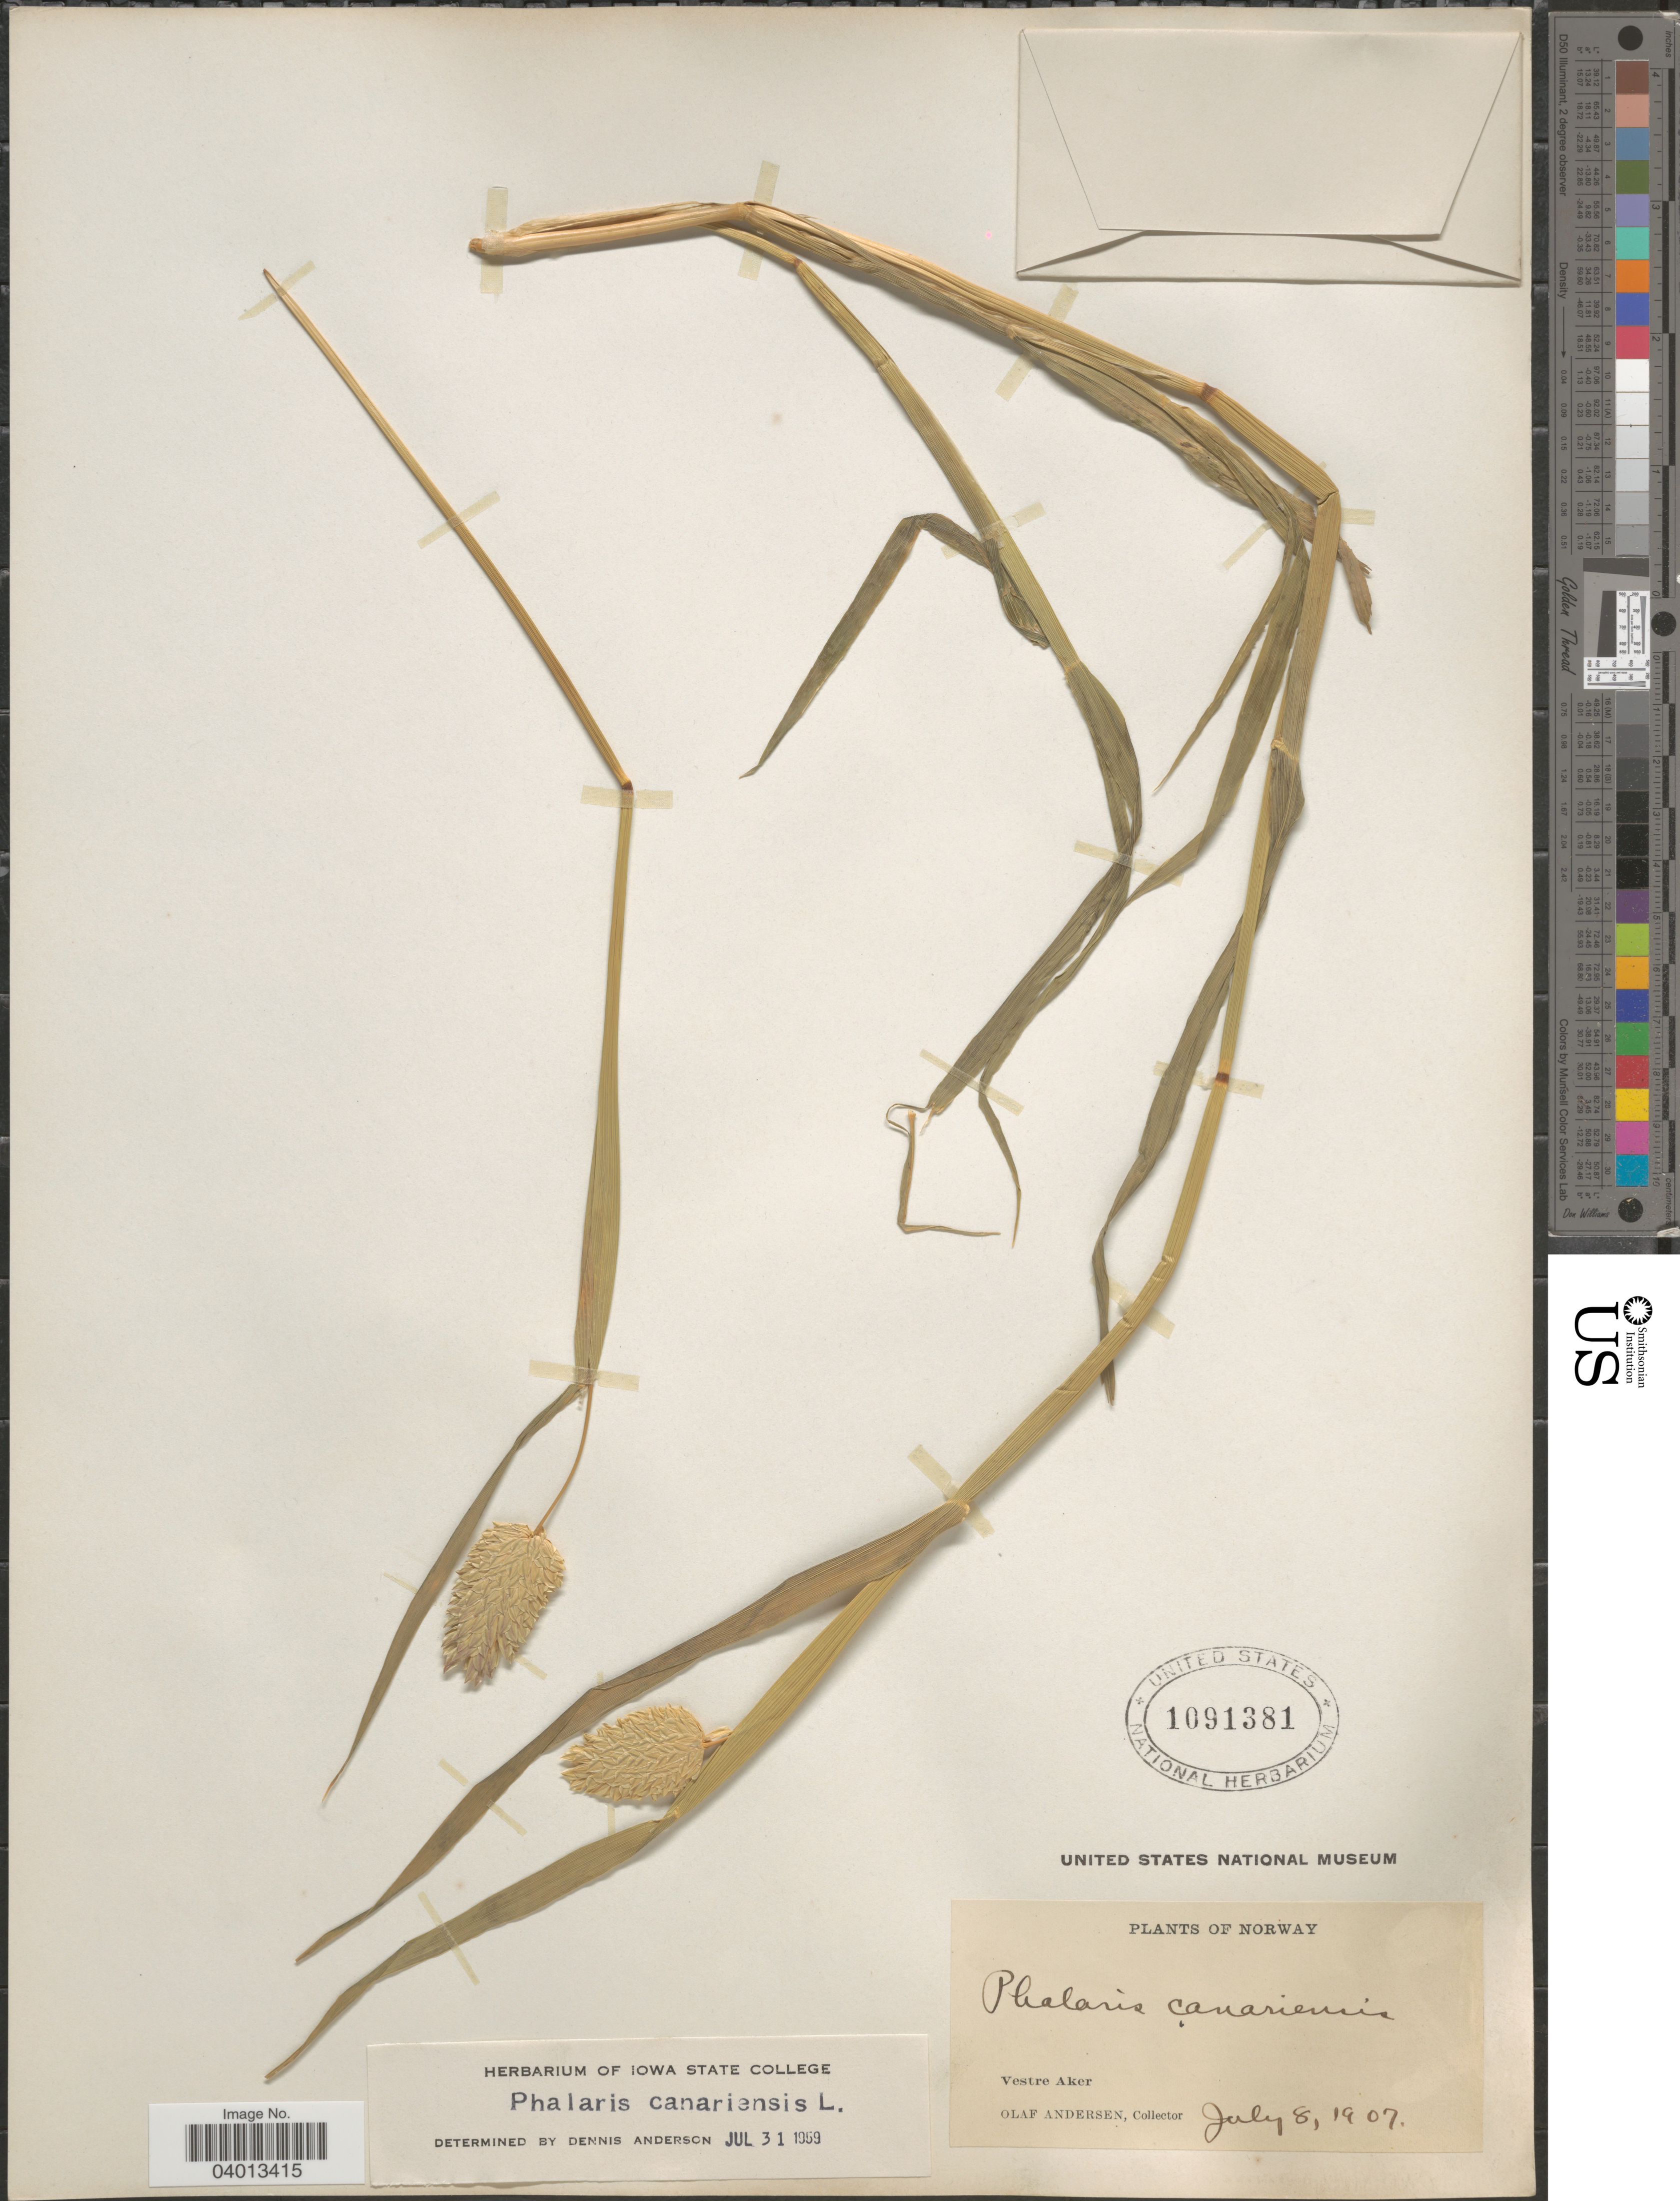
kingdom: Plantae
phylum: Tracheophyta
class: Liliopsida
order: Poales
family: Poaceae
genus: Phalaris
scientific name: Phalaris canariensis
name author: L.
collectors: O. Andersen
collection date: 1907-07-08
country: Norway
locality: Vestre Aker.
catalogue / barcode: US 1091381